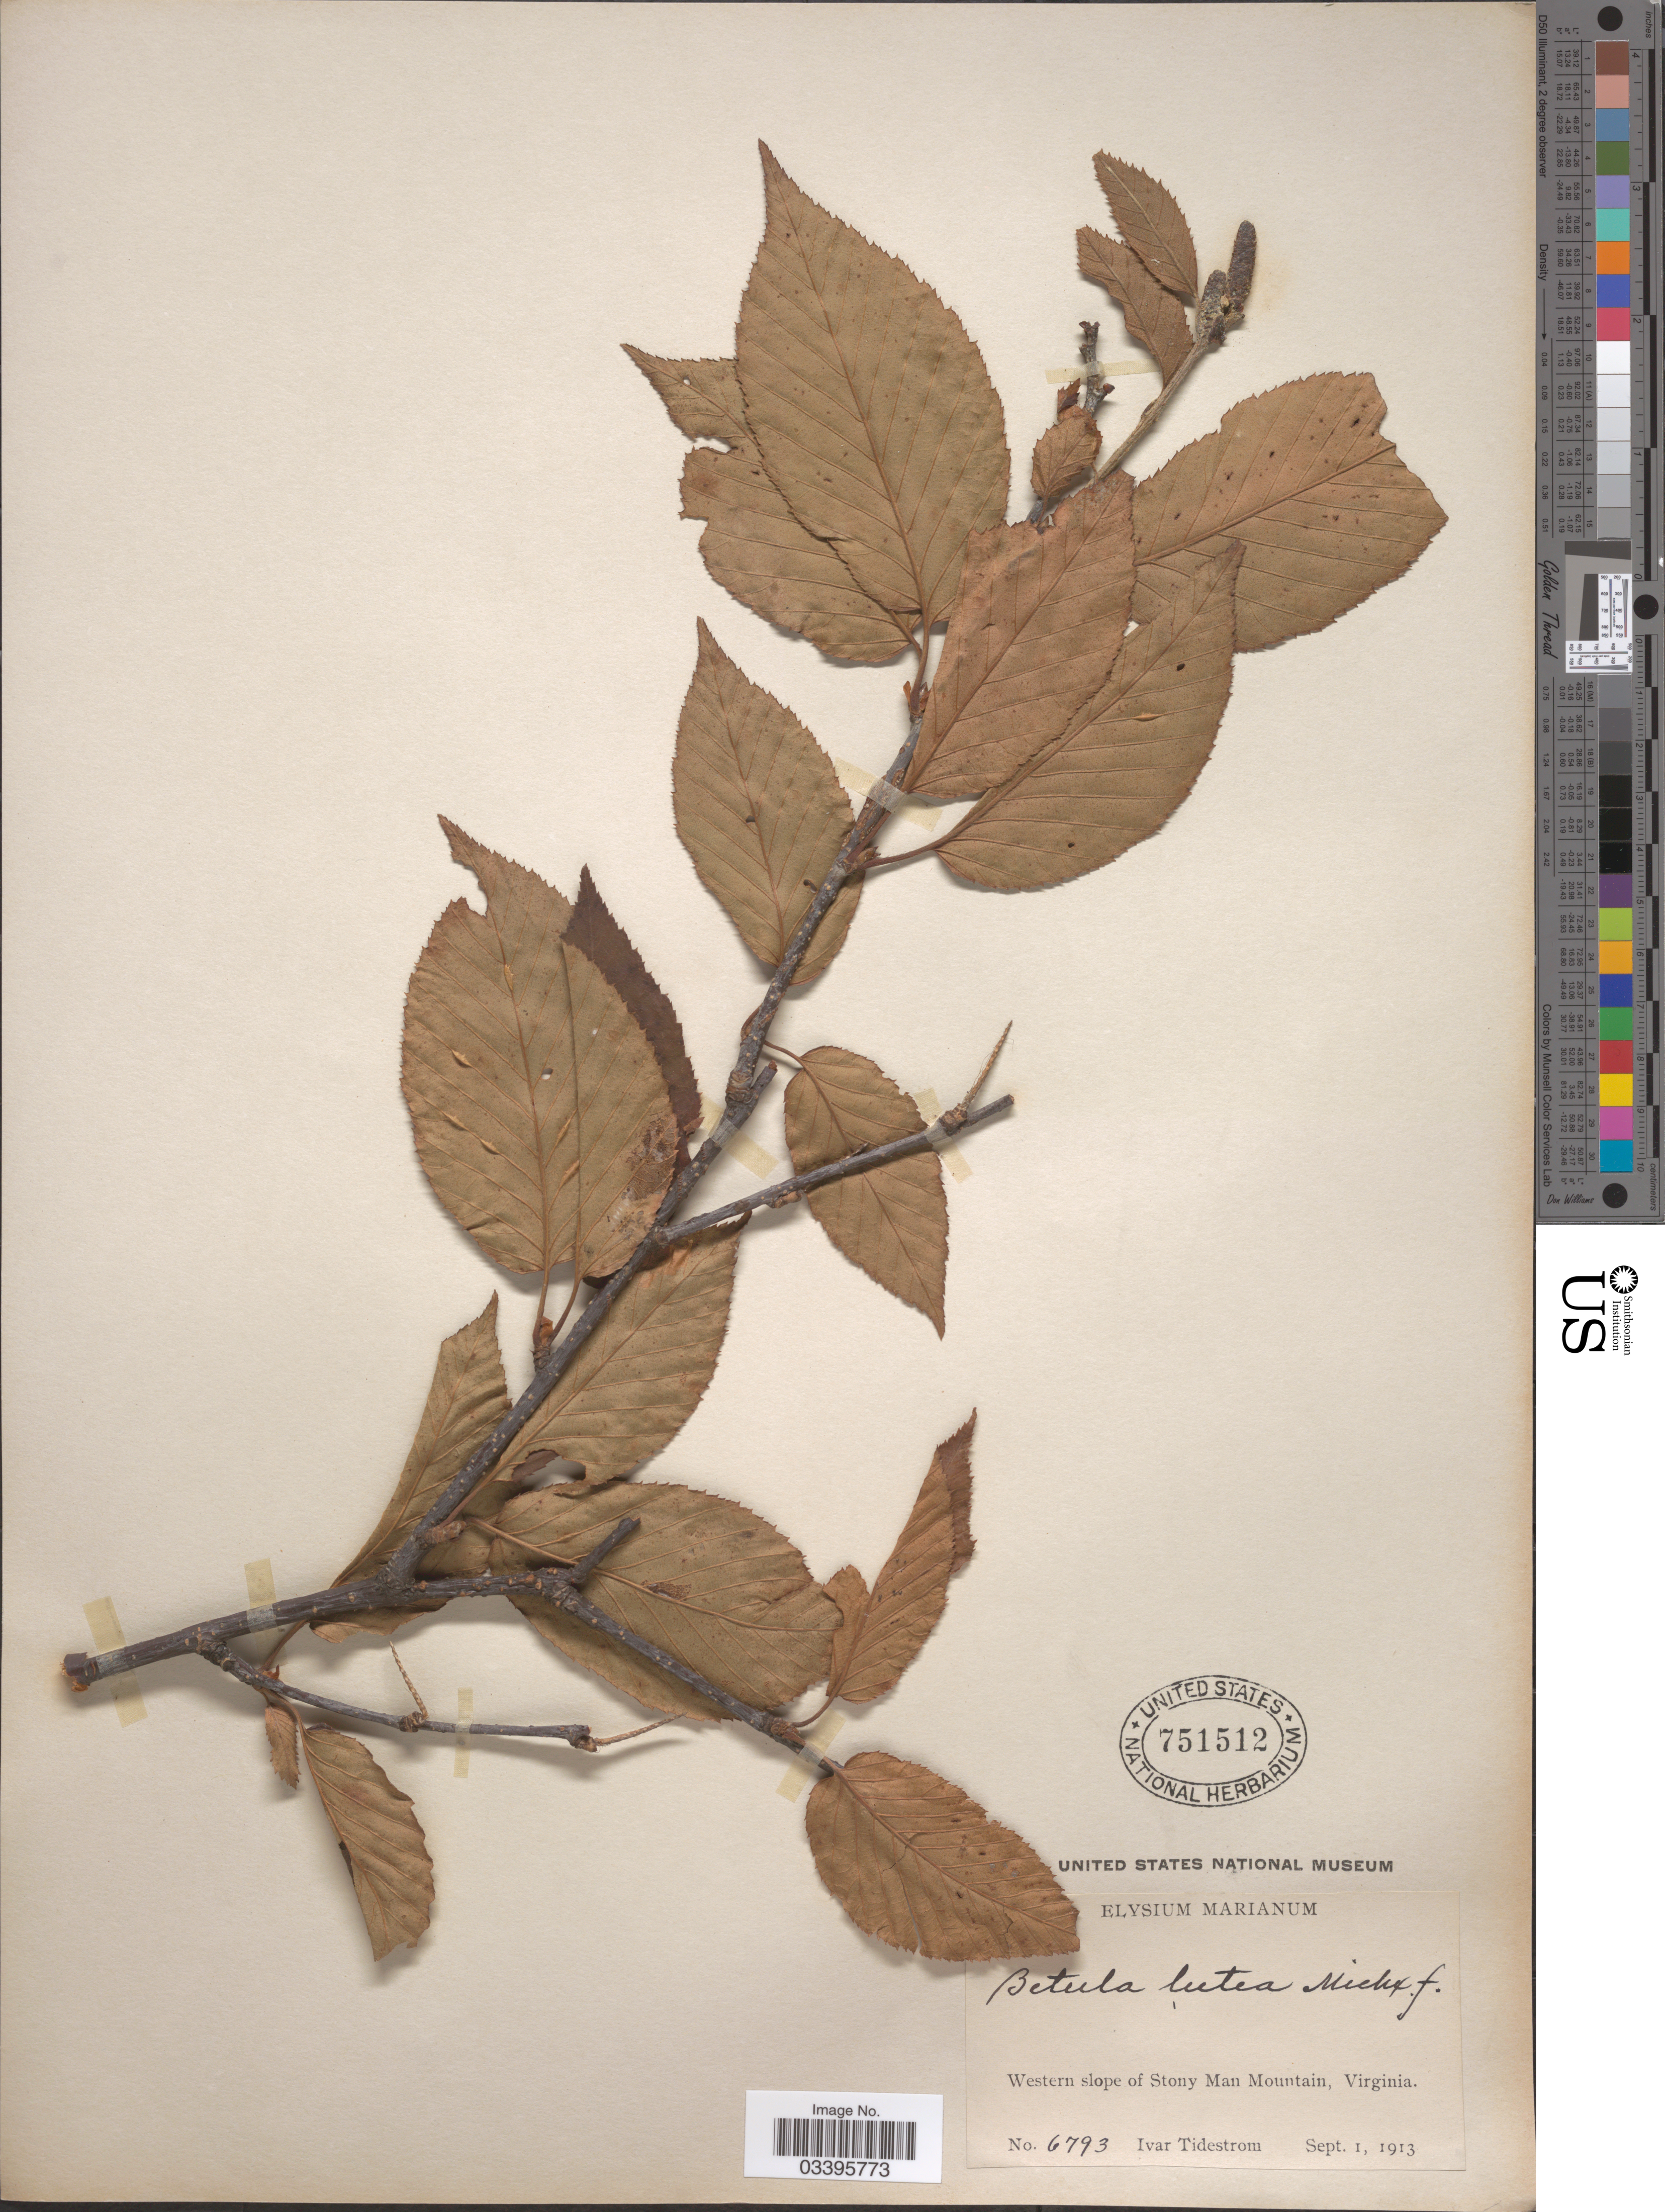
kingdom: Plantae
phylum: Tracheophyta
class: Magnoliopsida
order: Fagales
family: Betulaceae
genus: Betula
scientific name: Betula lutea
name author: F. Michx.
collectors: I. F. Tidestrom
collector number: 6793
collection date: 1913-09-01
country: United States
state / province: Virginia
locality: Western slope of Stony Man Mountain.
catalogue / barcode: US 751512